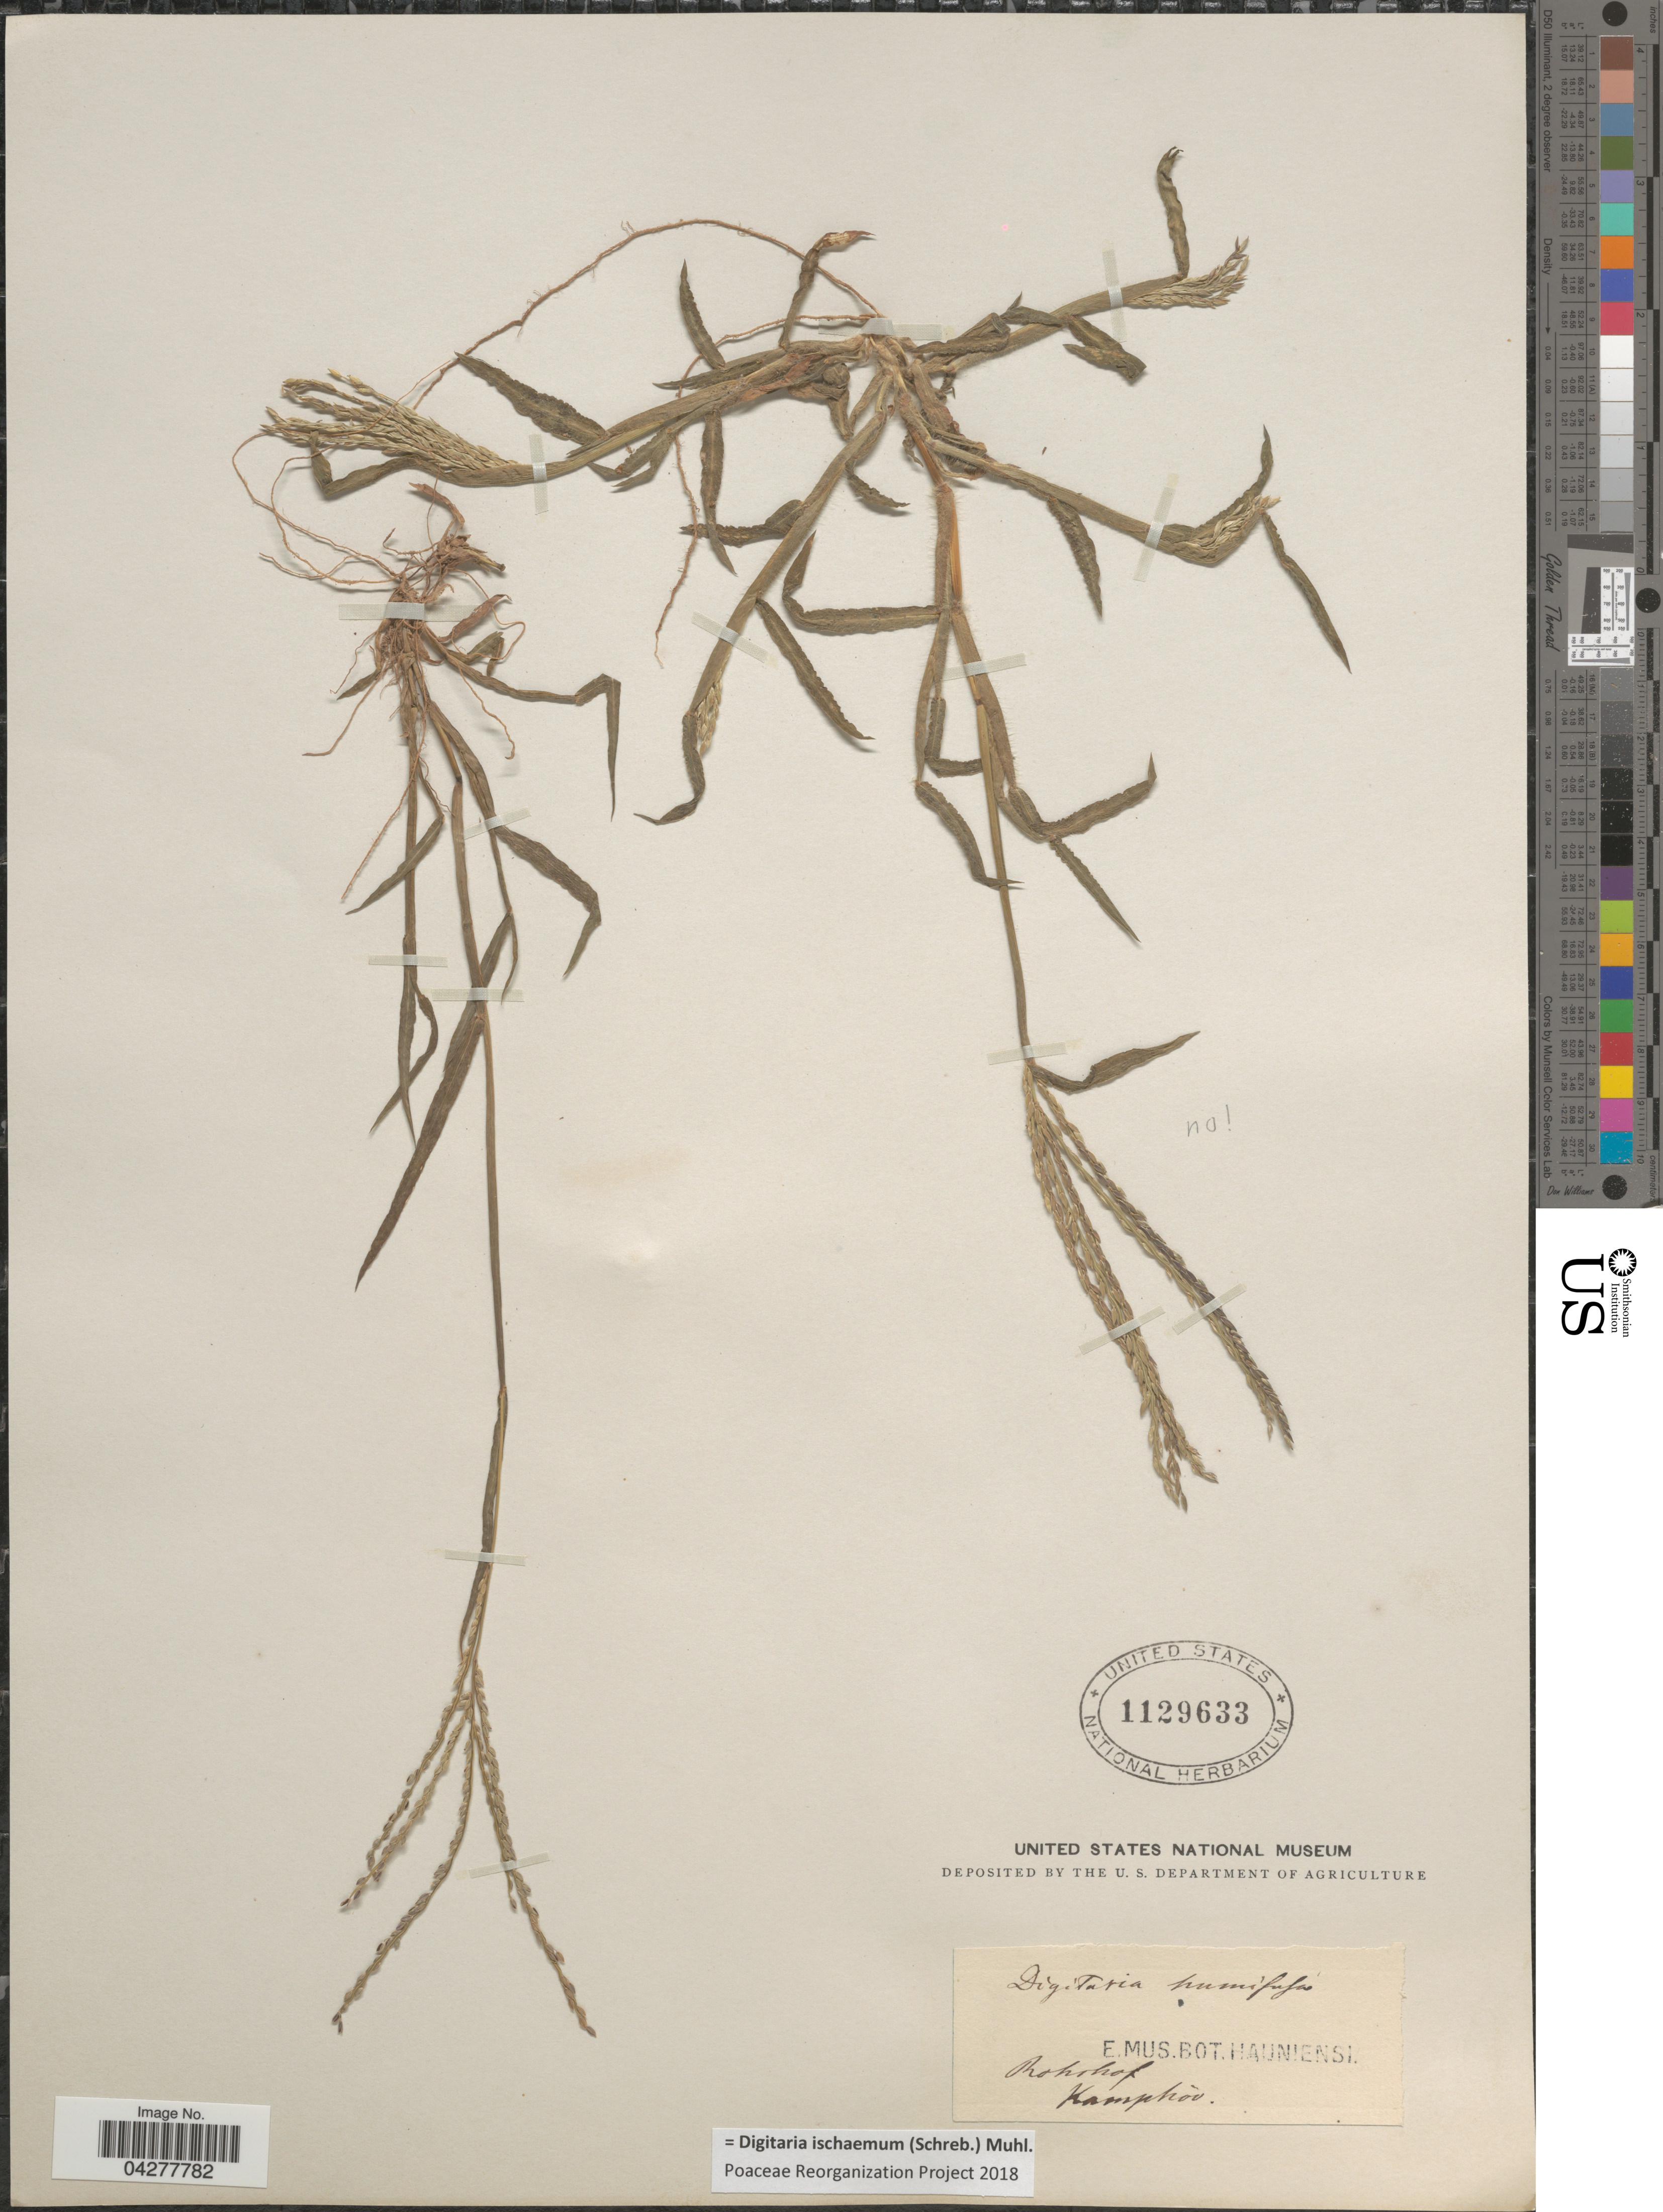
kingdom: Plantae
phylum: Tracheophyta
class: Liliopsida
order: Poales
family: Poaceae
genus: Digitaria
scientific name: Digitaria ischaemum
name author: (Schreber) Schreber ex Muhl.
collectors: -. Kamphov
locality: Rohrhof.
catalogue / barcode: US 1129633